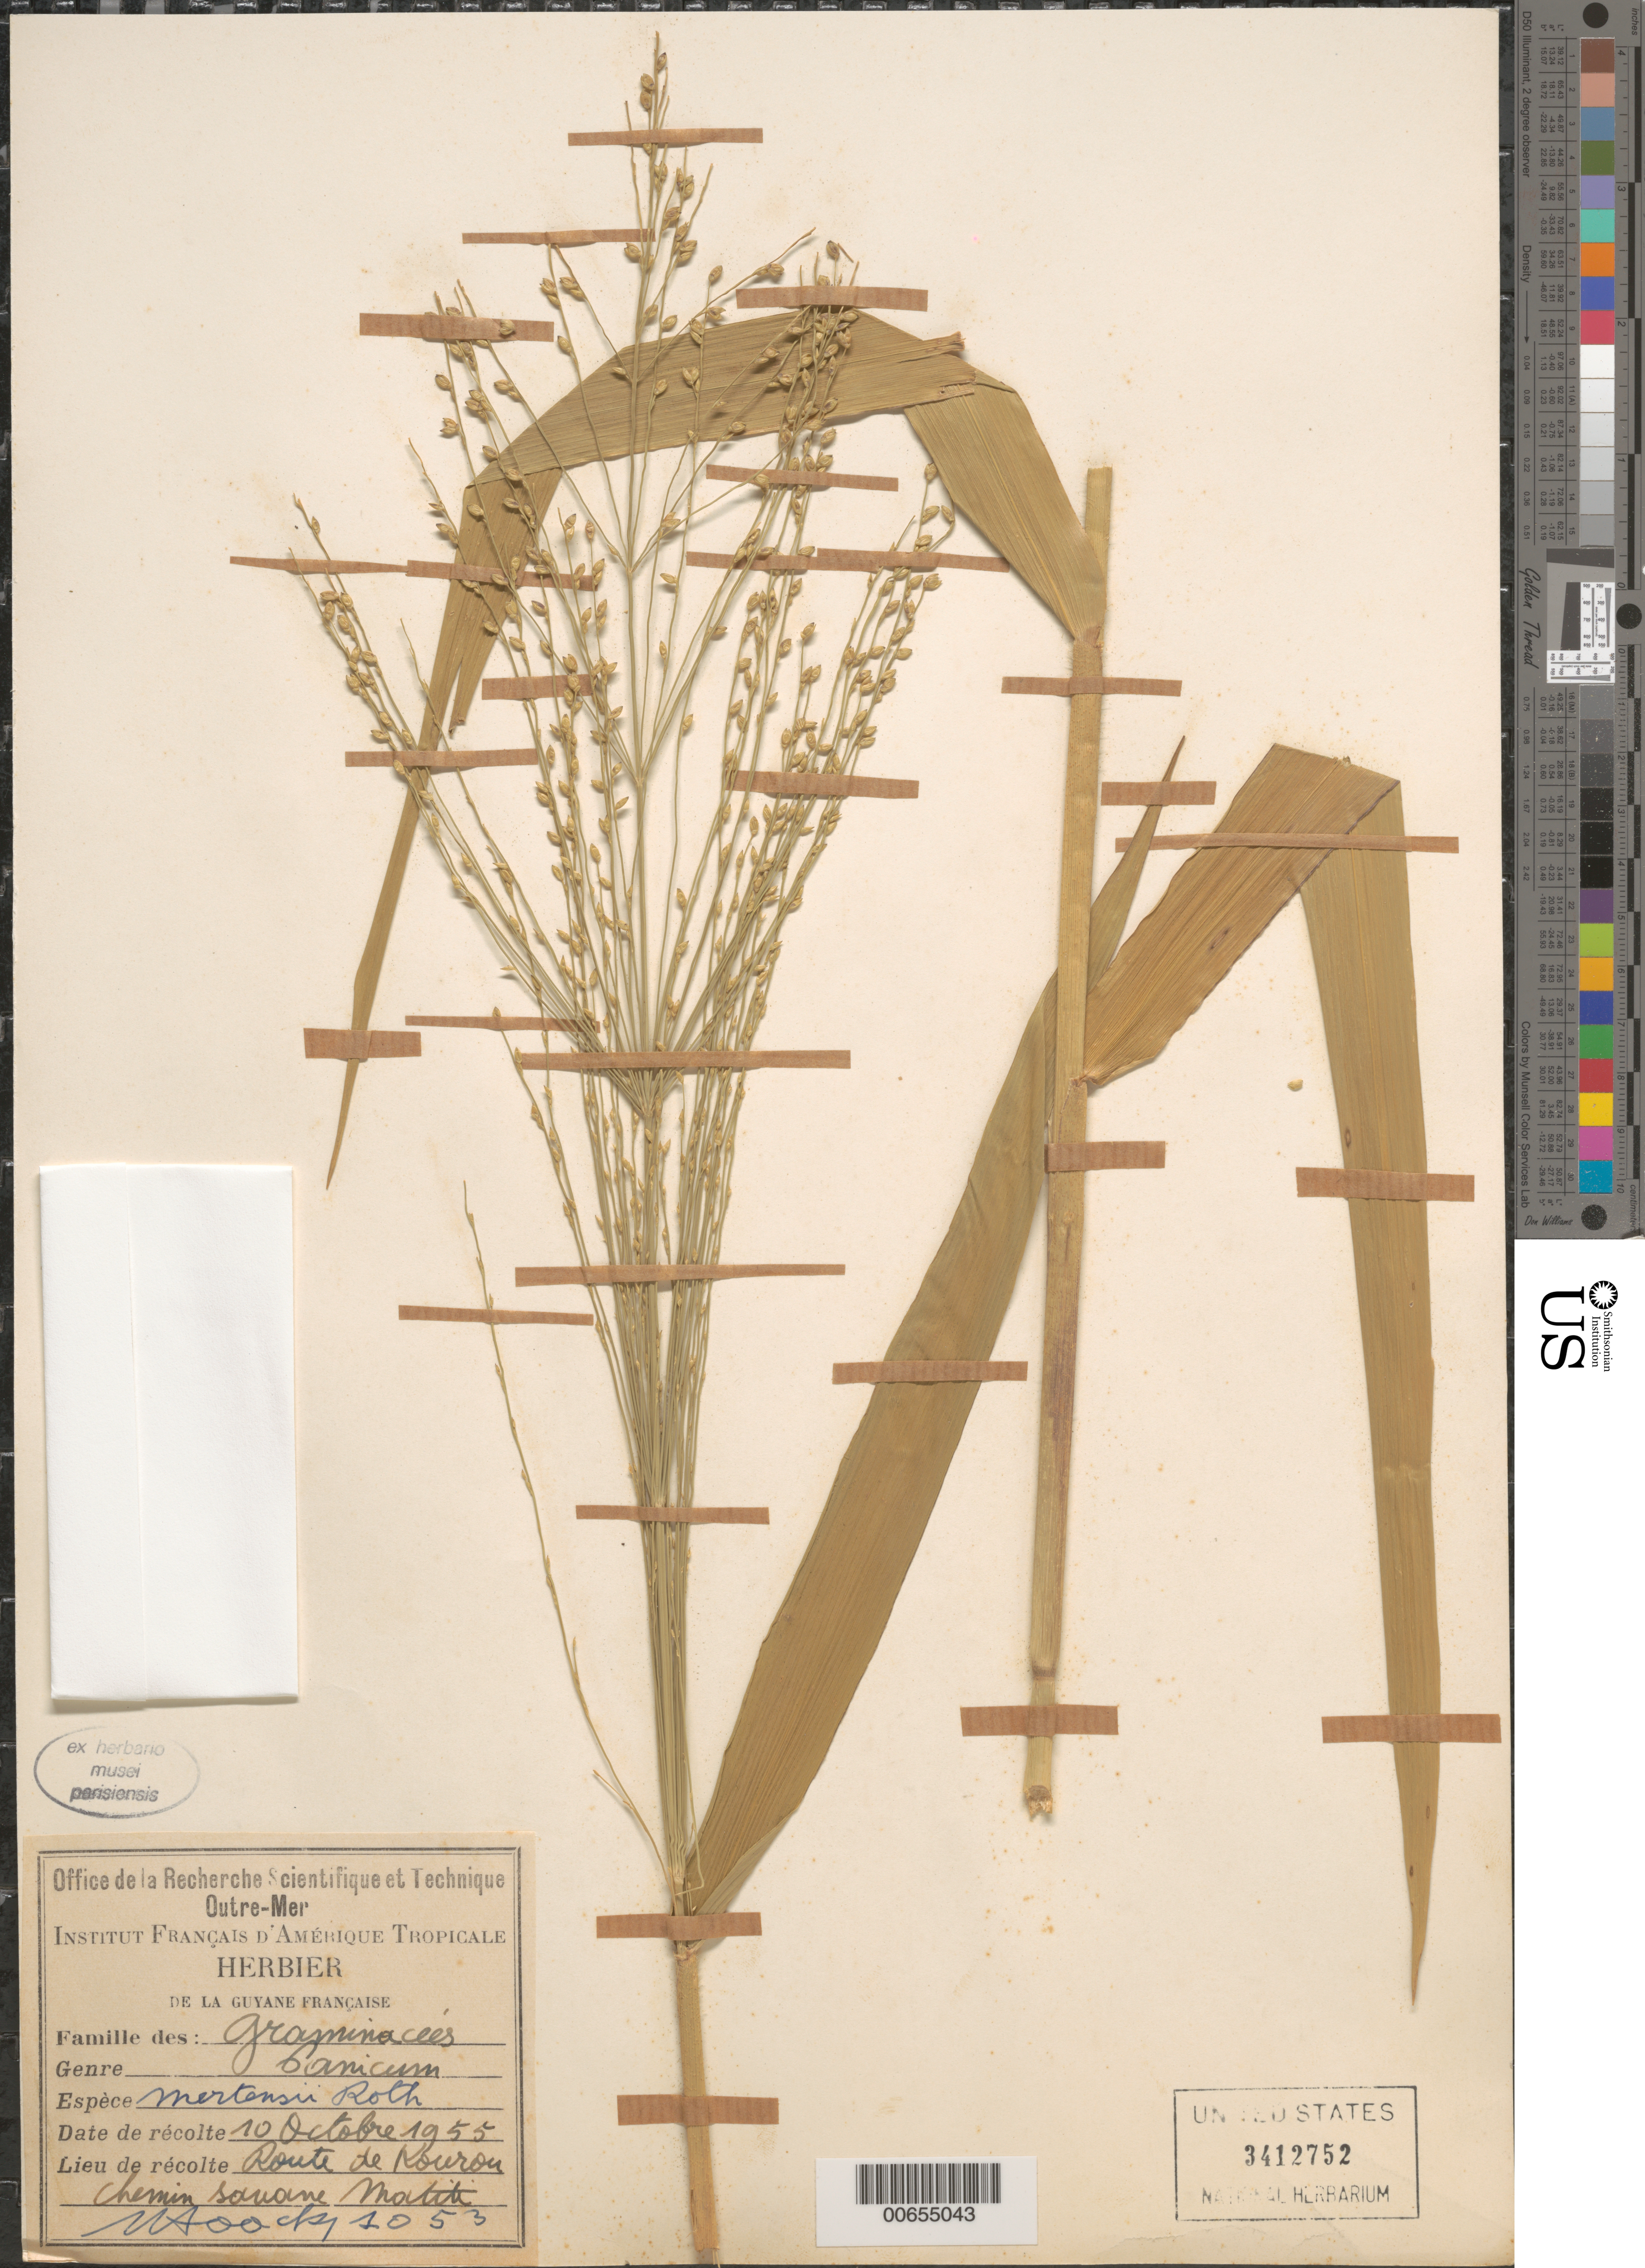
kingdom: Plantae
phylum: Tracheophyta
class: Liliopsida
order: Poales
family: Poaceae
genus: Stephostachys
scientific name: Stephostachys mertensii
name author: (Roth) Zuloaga & Marrone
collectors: J. Hoock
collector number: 1053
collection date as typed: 10-Oct-55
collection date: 1955-10-10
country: French Guiana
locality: Route de Kourou, chemin Savane Matiti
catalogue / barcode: US 3412752